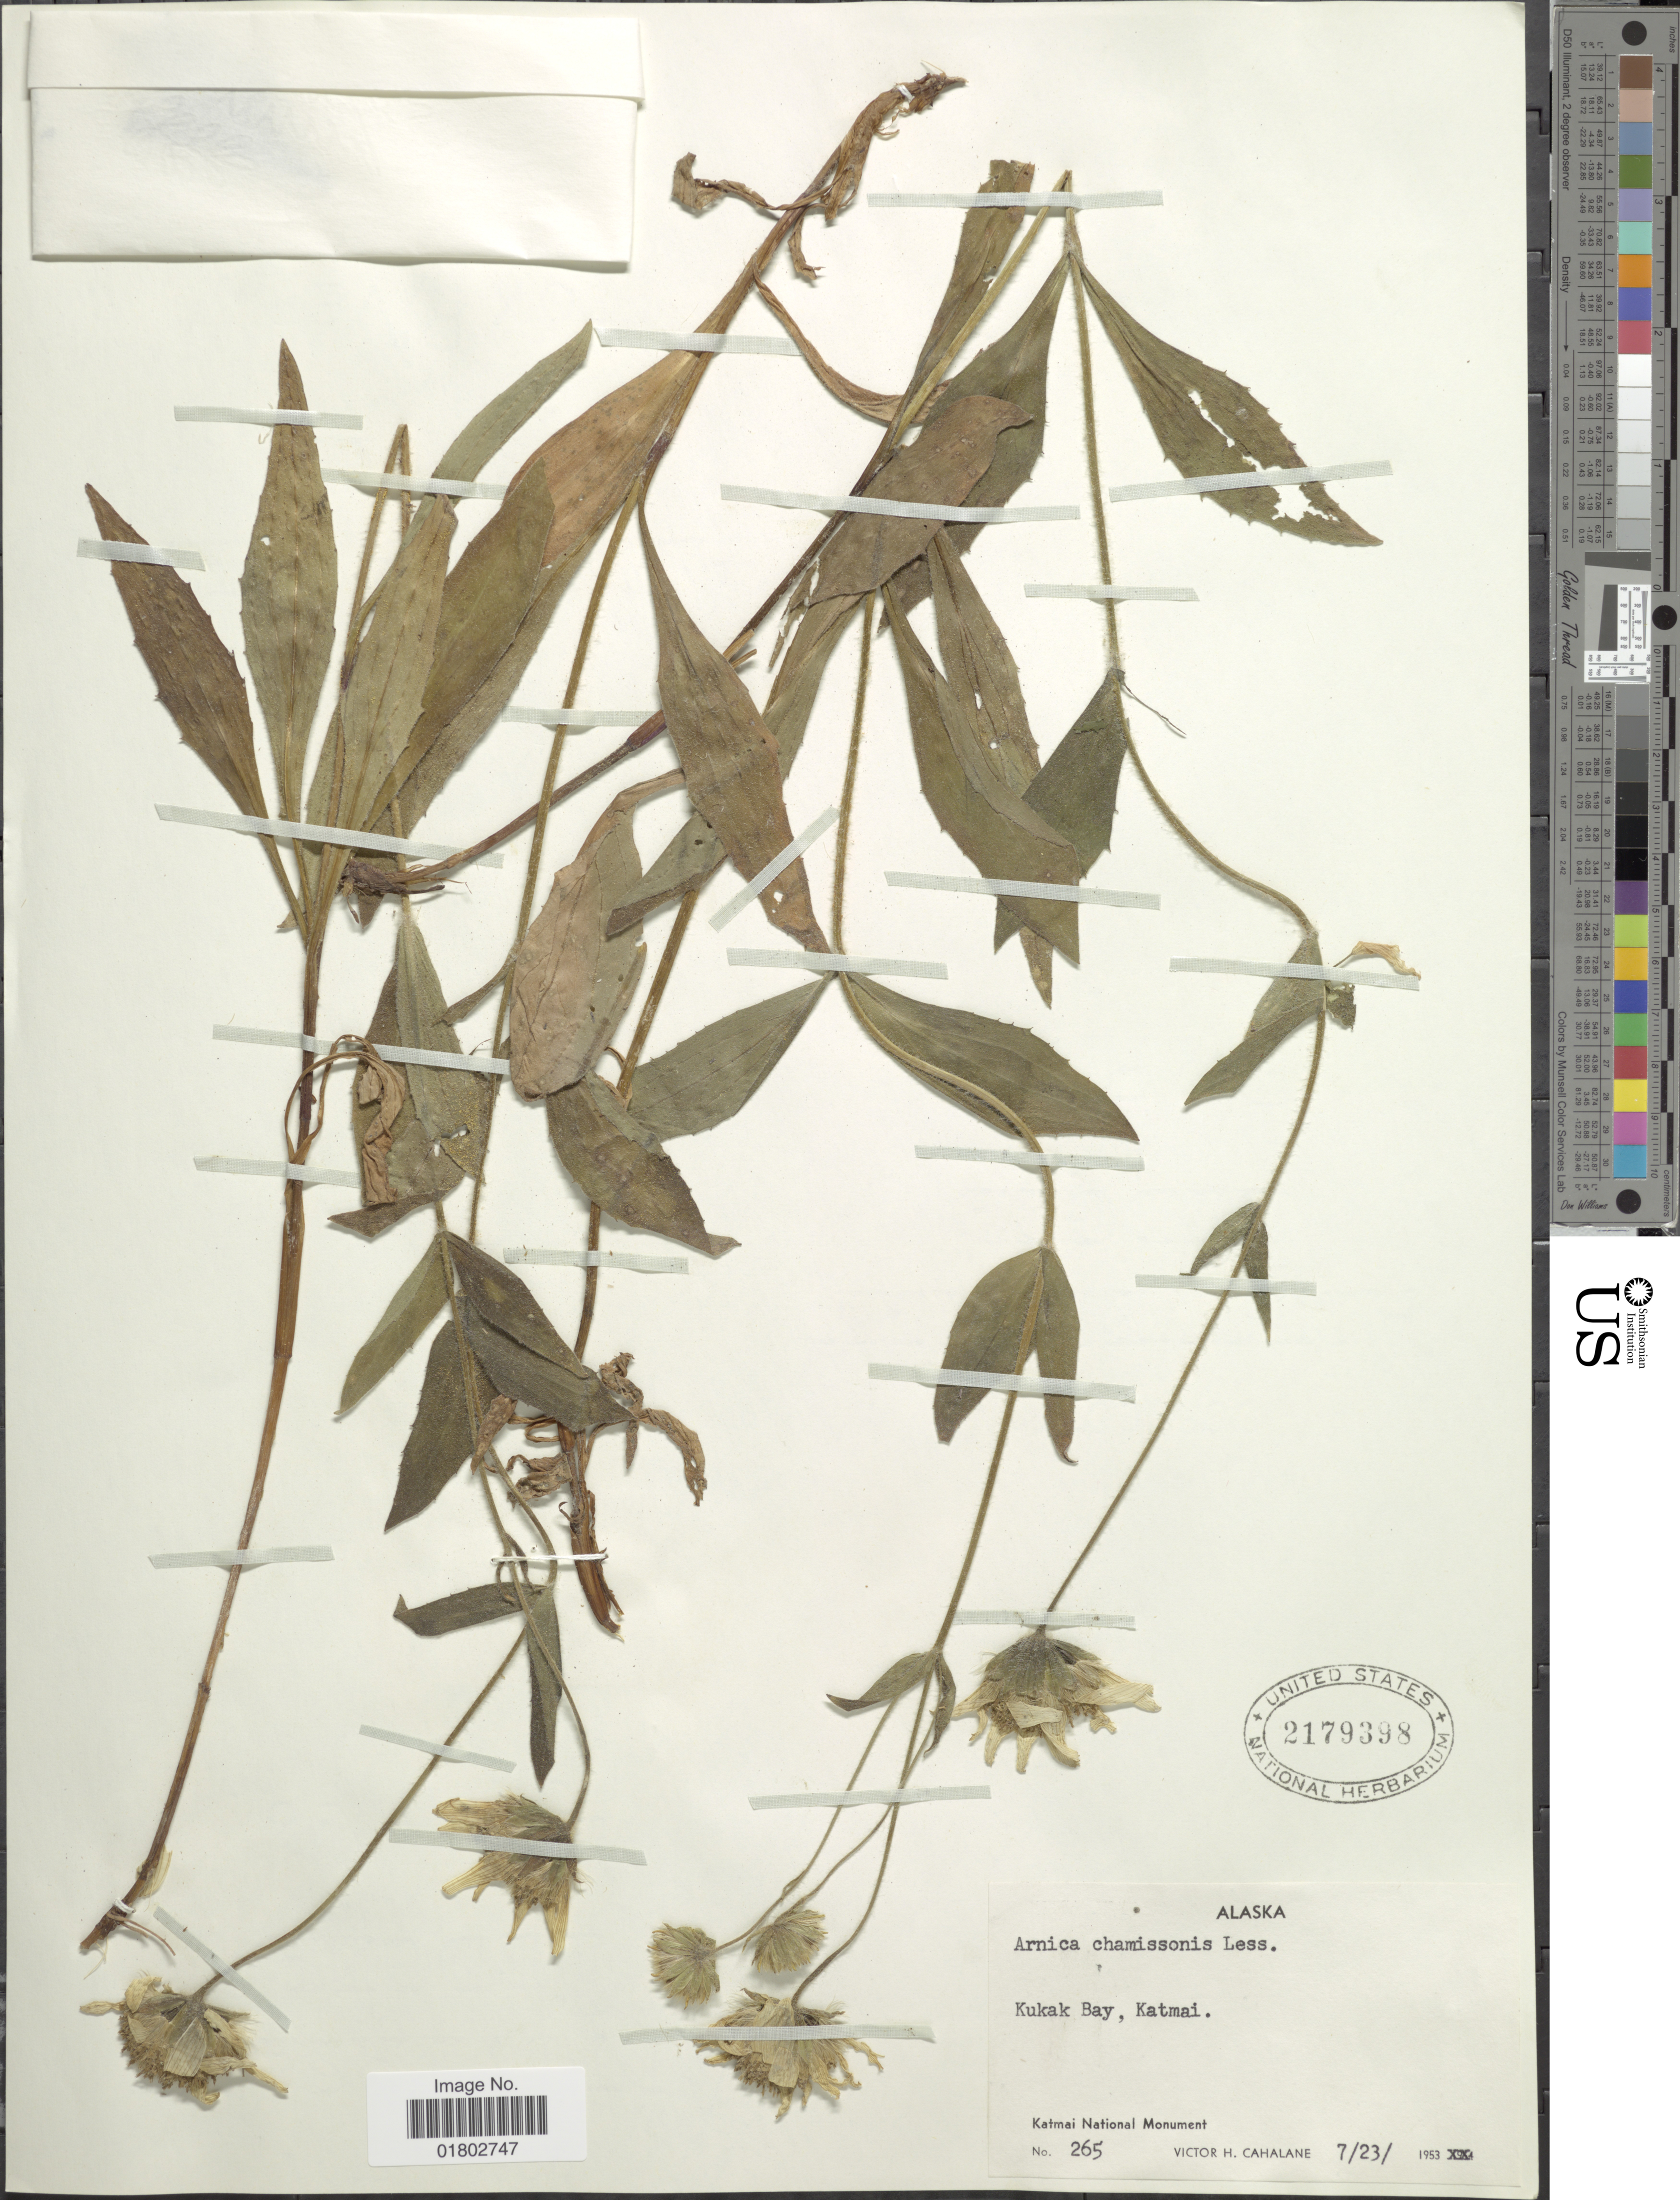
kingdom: Plantae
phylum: Tracheophyta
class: Magnoliopsida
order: Asterales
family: Asteraceae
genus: Arnica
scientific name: Arnica chamissonis subsp. genuina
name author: Maguire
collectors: V. Cahalane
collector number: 265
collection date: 1953-07-23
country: United States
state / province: Alaska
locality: Kukak Bay, Katmai , Katmai National Monument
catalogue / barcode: US 2179398